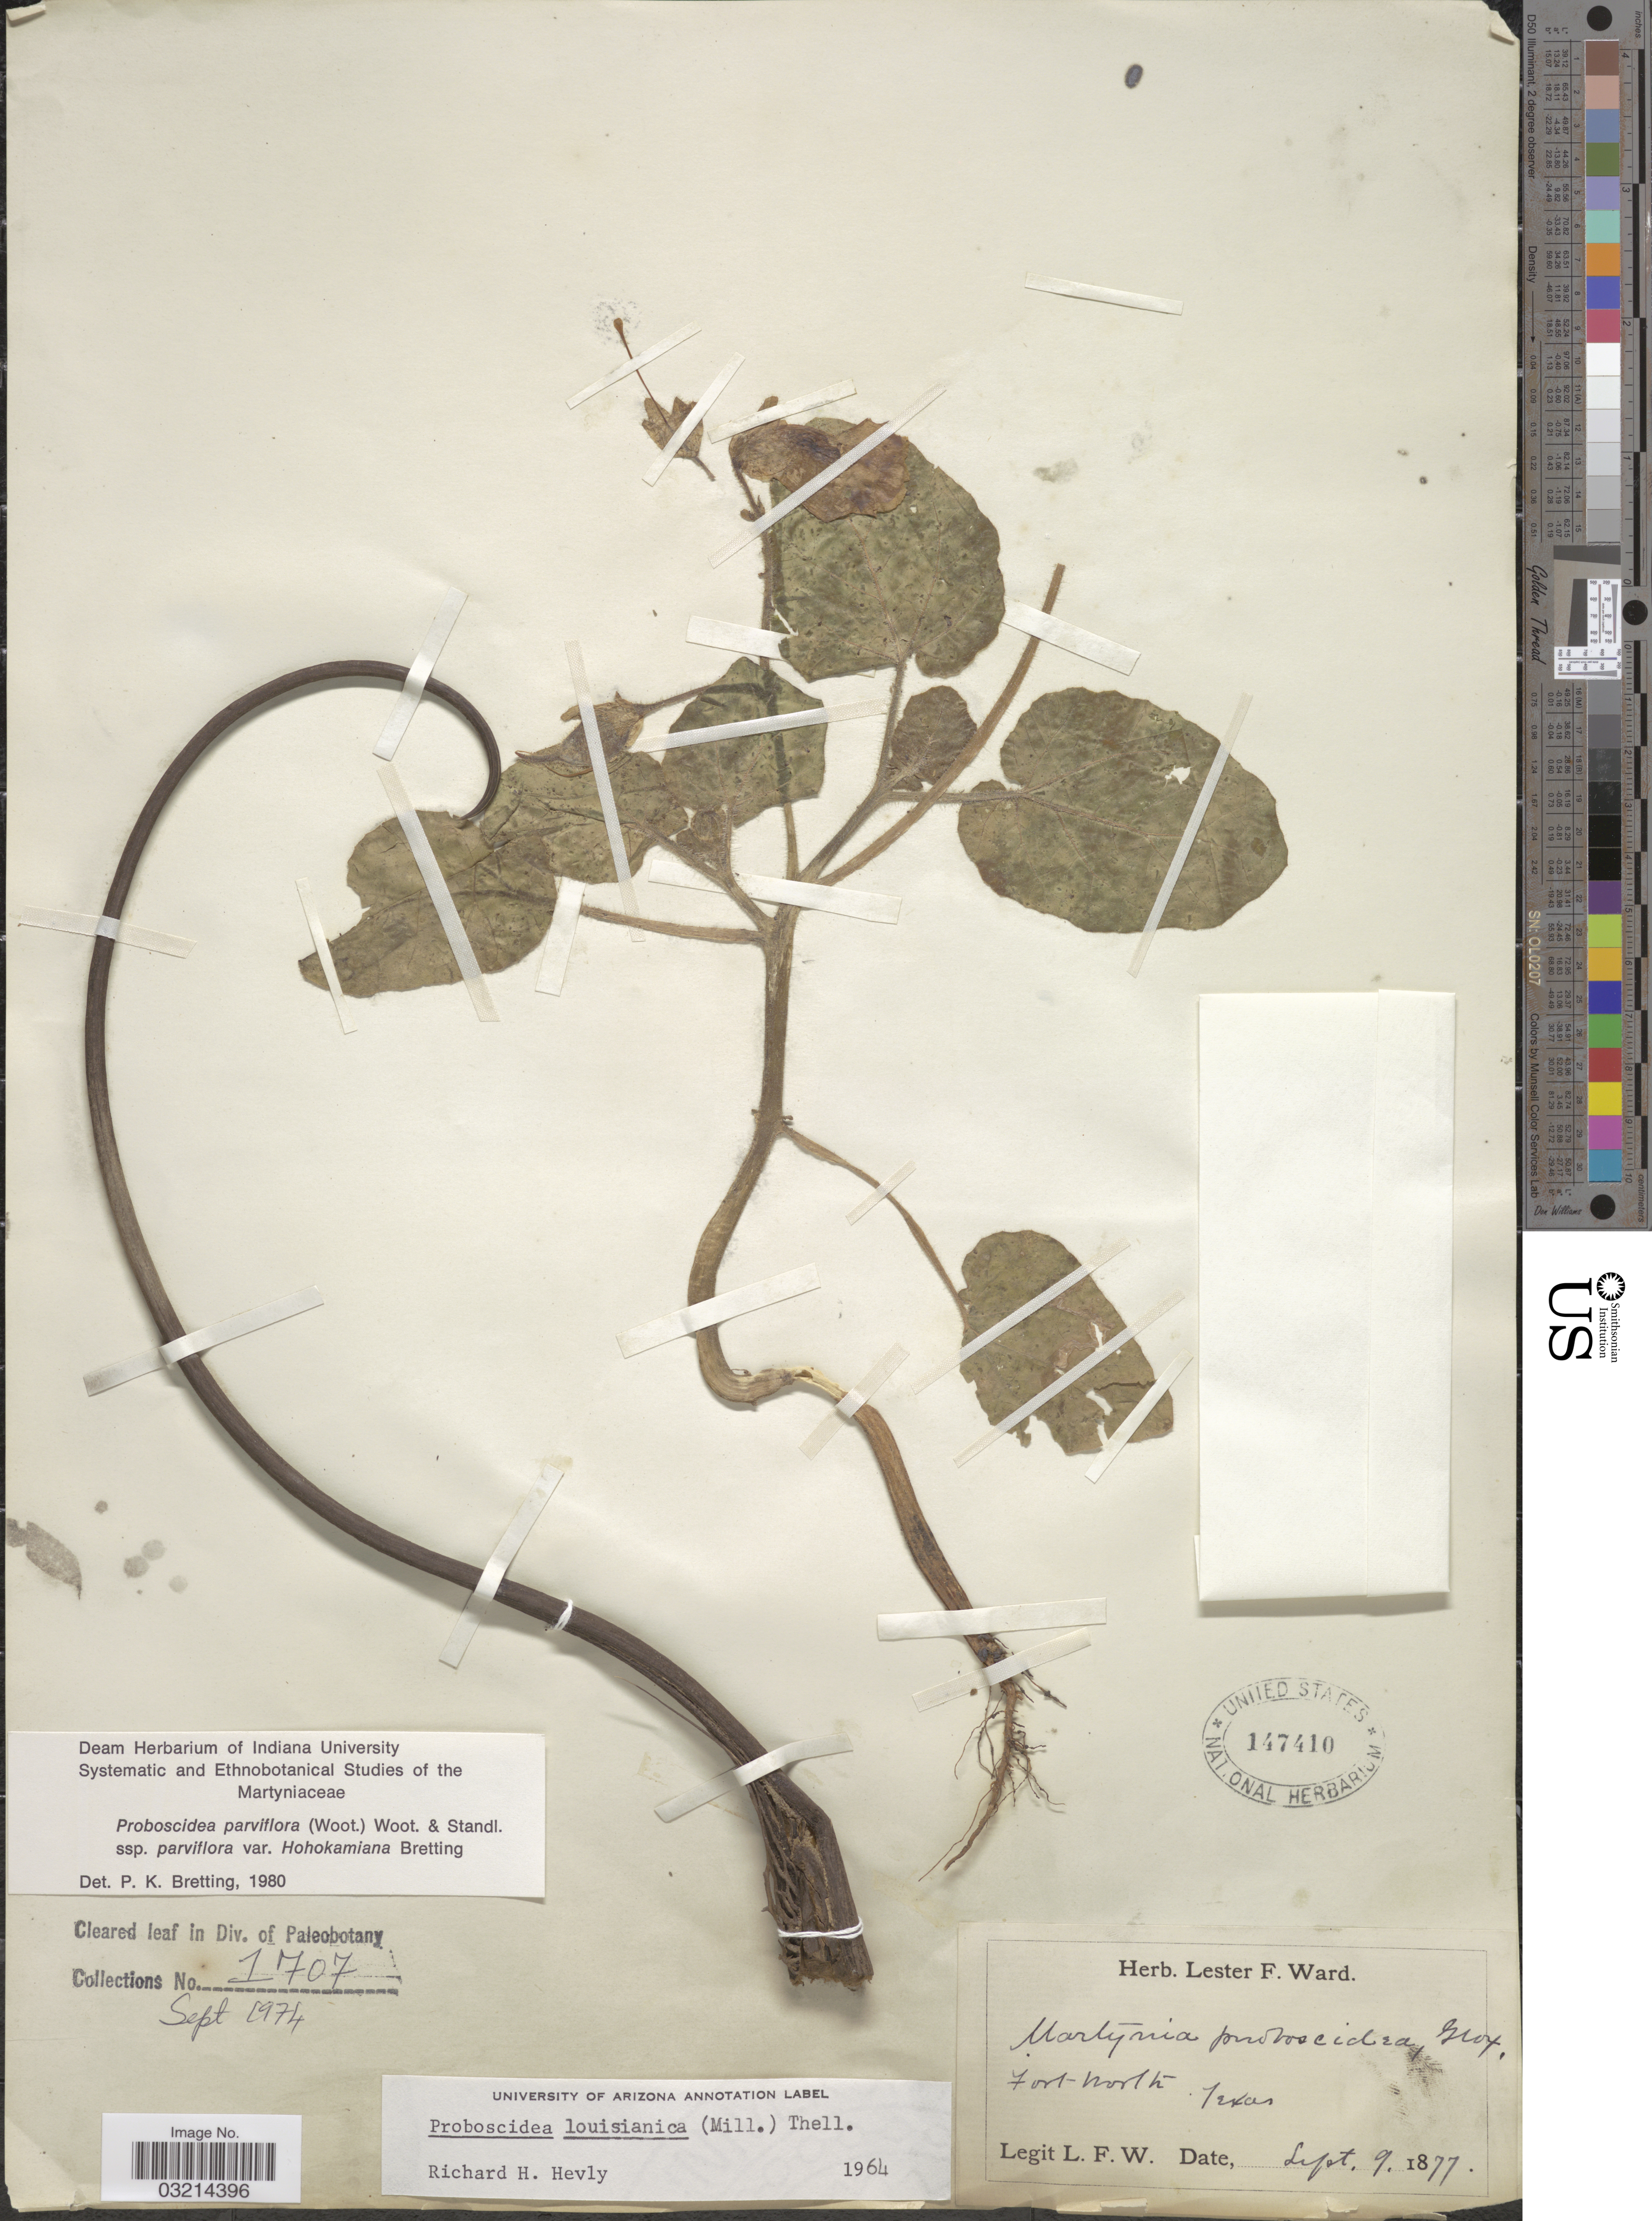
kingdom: Plantae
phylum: Tracheophyta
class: Magnoliopsida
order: Lamiales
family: Martyniaceae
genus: Proboscidea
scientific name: Proboscidea parviflora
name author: (Wooton) Wooton & Standl.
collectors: L. F. Ward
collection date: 1877-09-09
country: United States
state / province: Texas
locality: Fort-Worth.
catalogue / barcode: US 147410